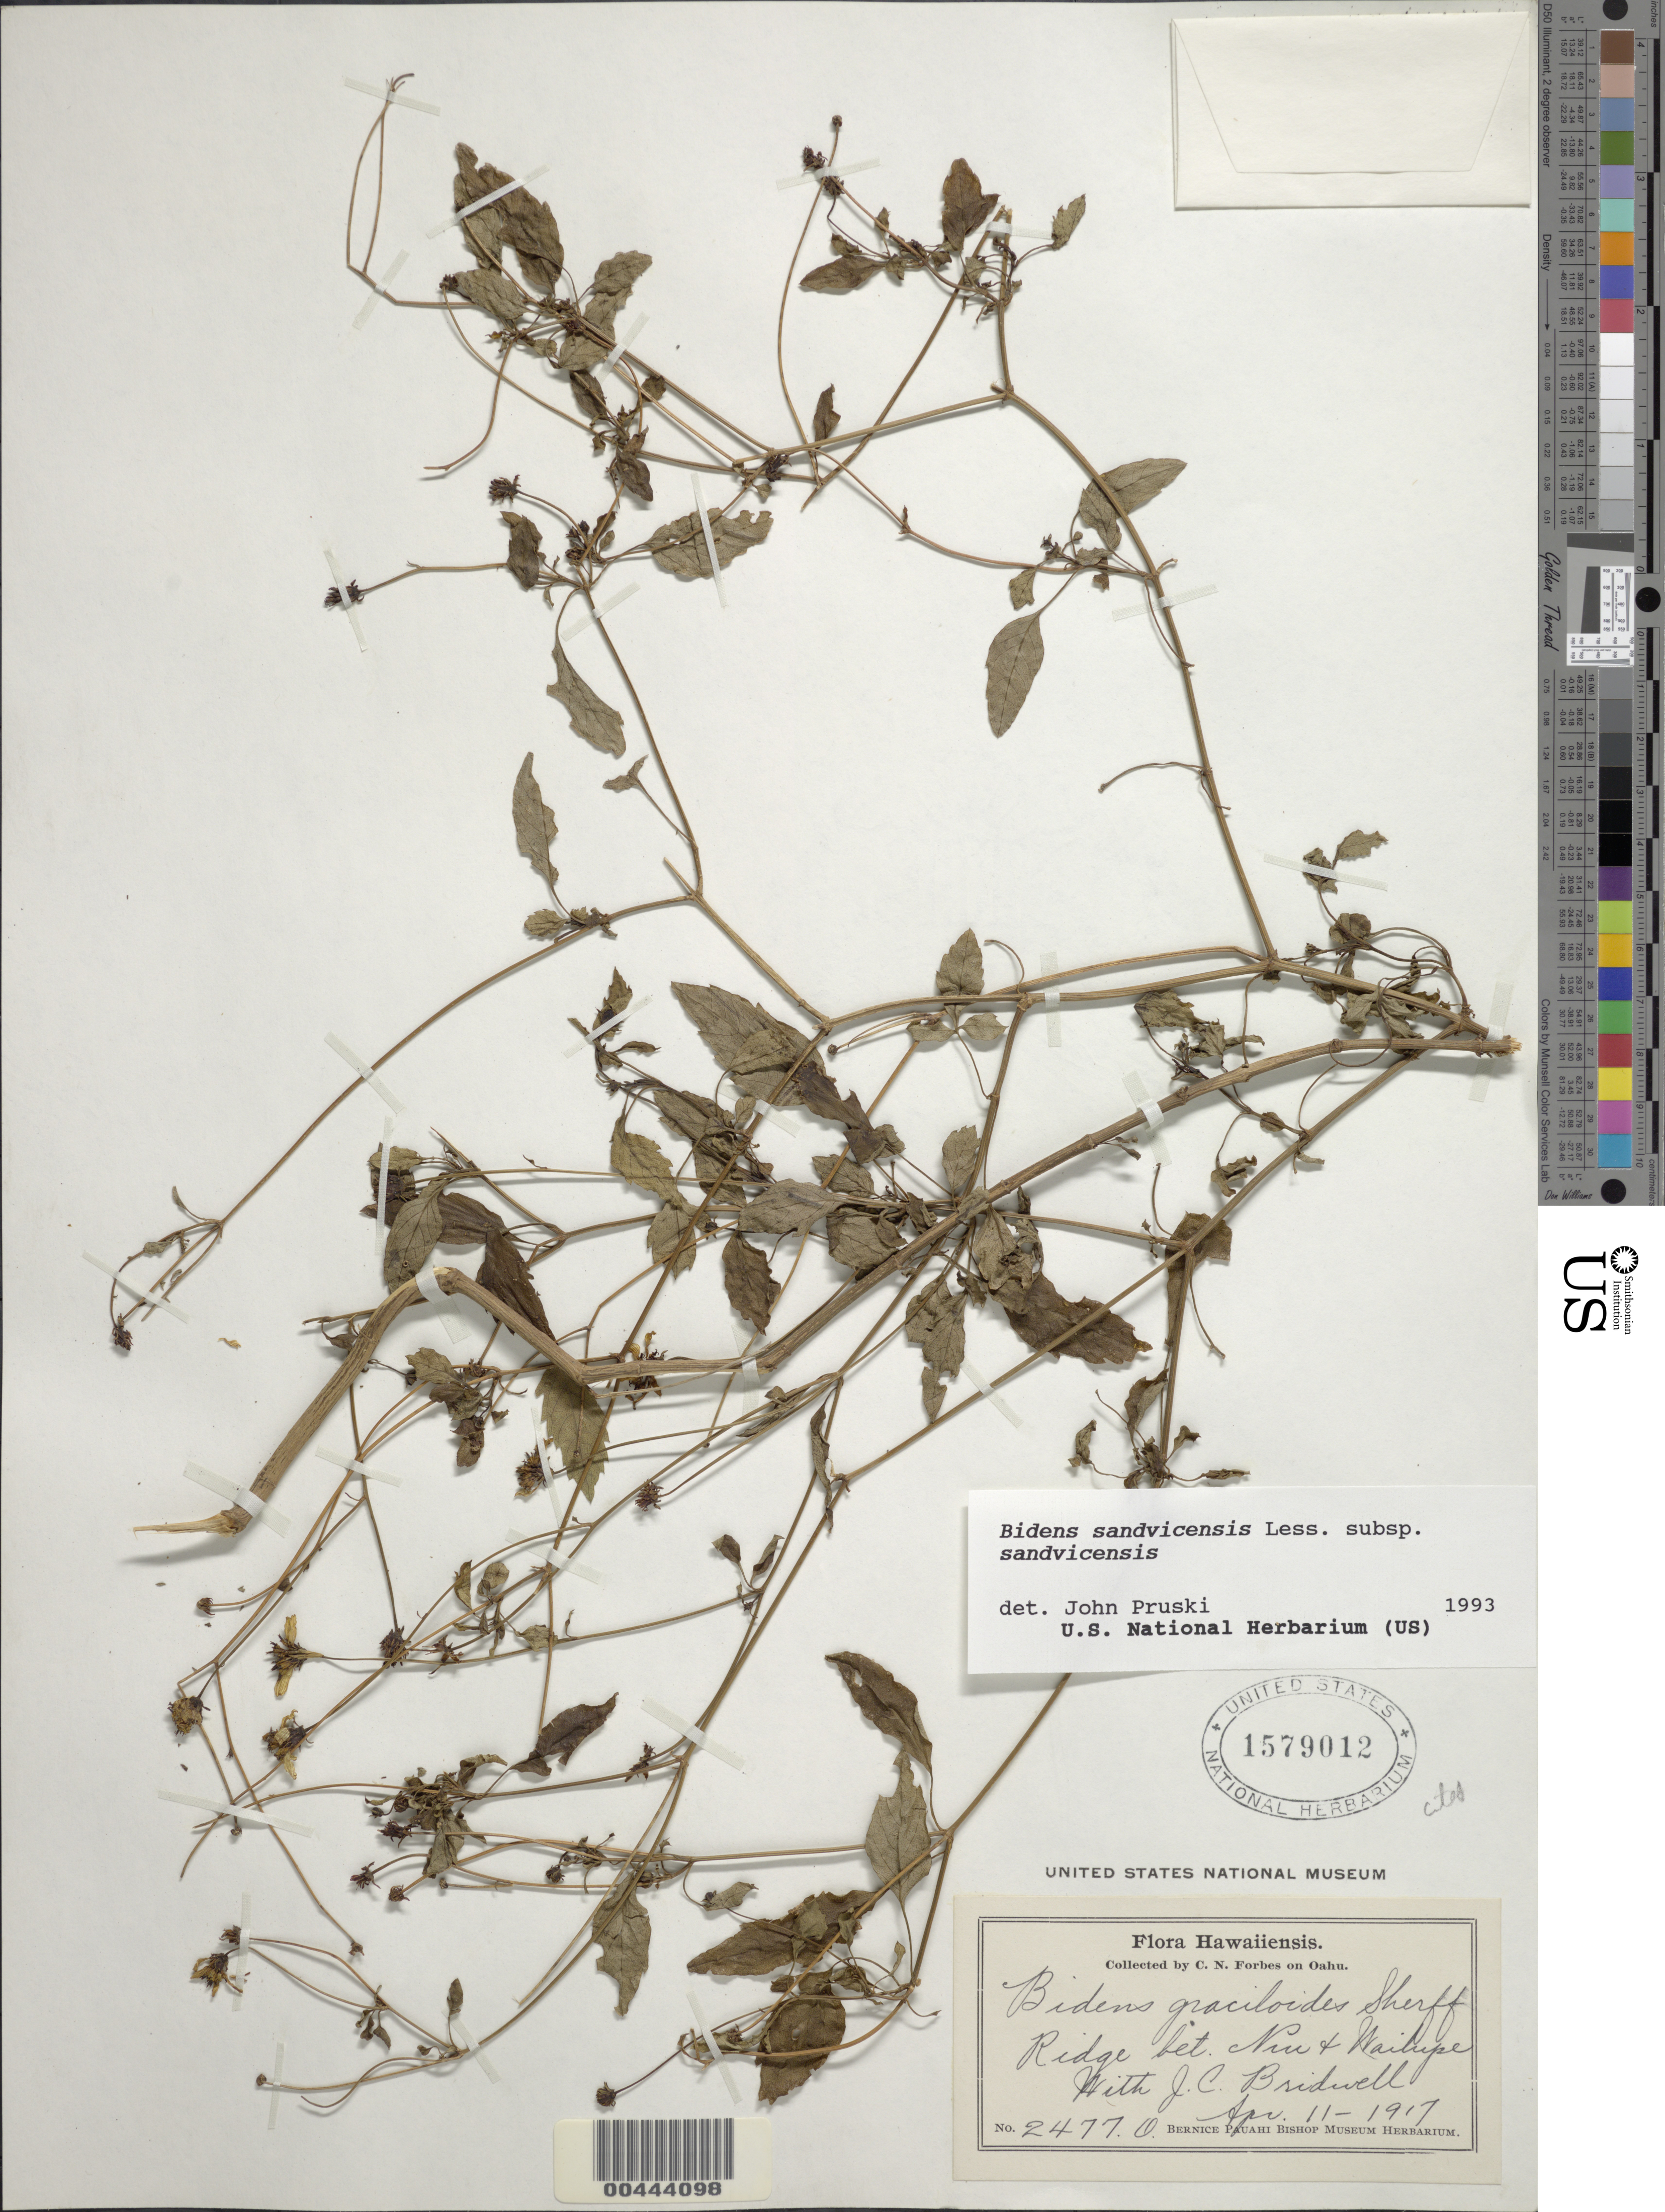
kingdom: Plantae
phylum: Tracheophyta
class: Magnoliopsida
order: Asterales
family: Asteraceae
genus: Bidens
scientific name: Bidens sandvicensis subsp. sandvicensis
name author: Less.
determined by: Pruski, J. F.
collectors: C. N. Forbes & J. Bridwell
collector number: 2477.O.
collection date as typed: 11 Apr 1917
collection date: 1917-04-11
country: United States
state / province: Hawaii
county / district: Honolulu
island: Oahu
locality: Ridge between Niu and Wailupe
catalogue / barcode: US 1579012